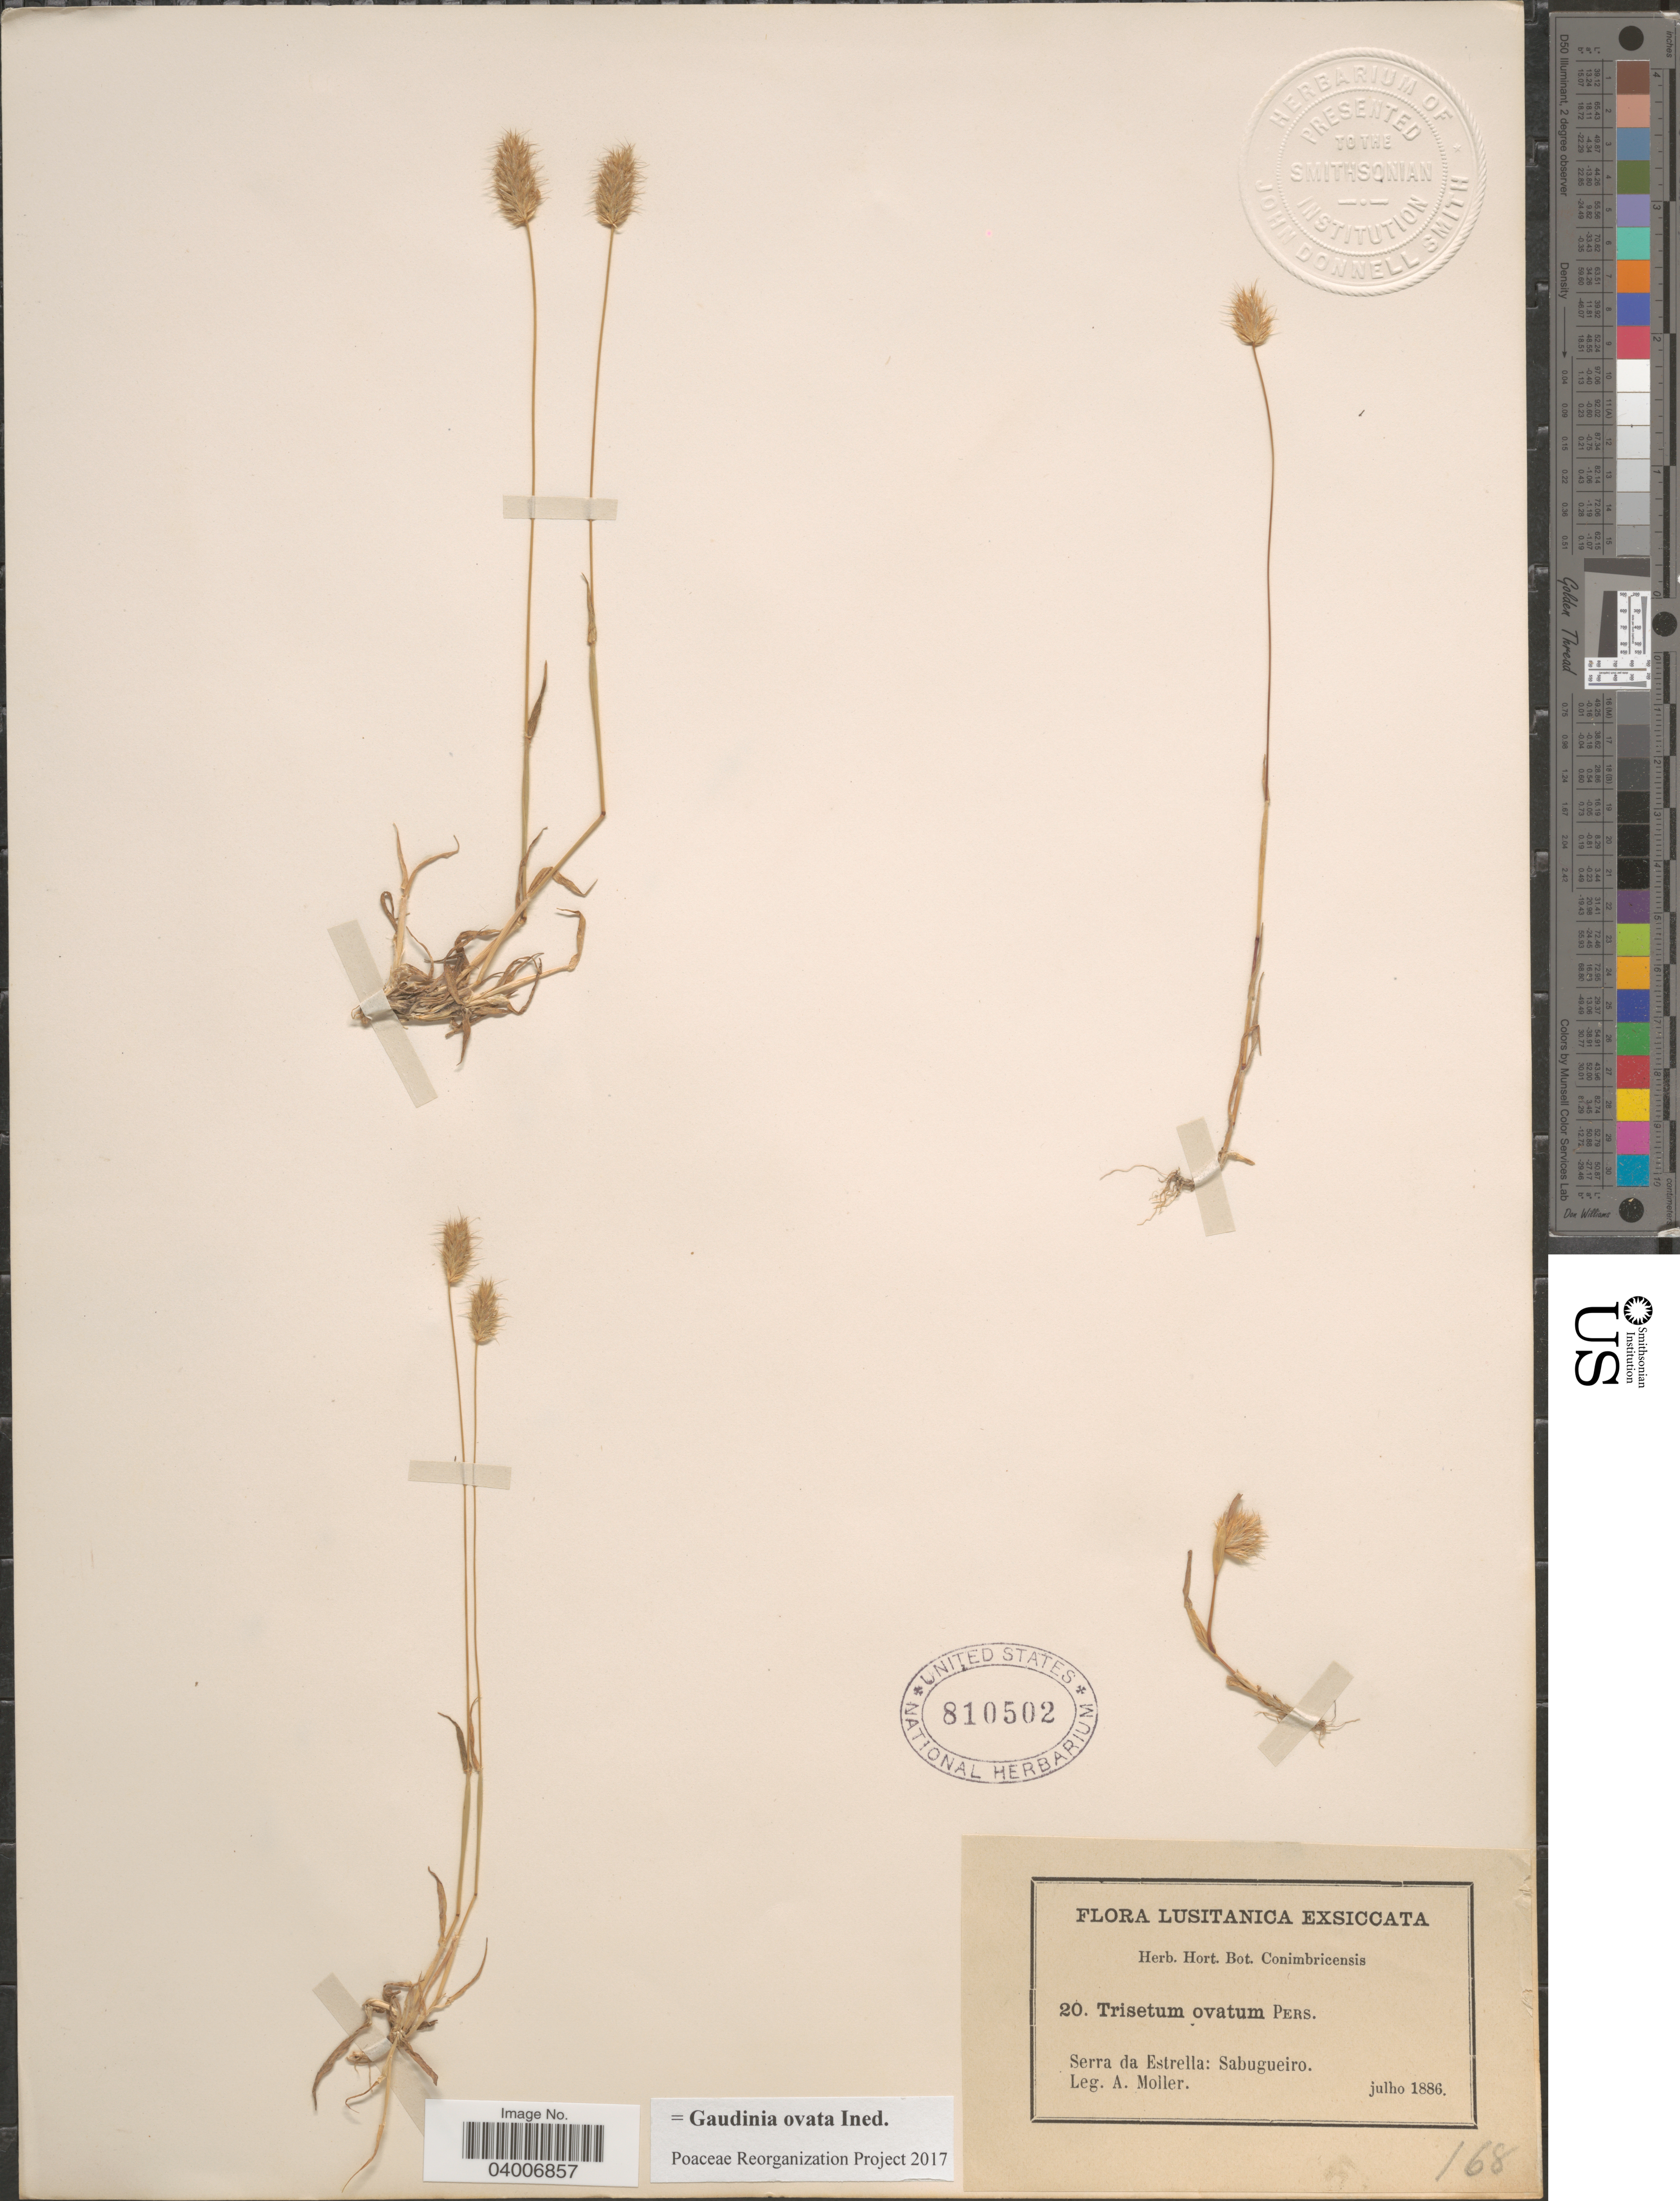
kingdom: Plantae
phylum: Tracheophyta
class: Liliopsida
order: Poales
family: Poaceae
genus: Gaudinia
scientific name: Gaudinia ovata ined.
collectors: A. Moller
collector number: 20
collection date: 1886-07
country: Portugal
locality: Lusitanica. Serra da Estrella: Sabugueiro.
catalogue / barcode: US 810502